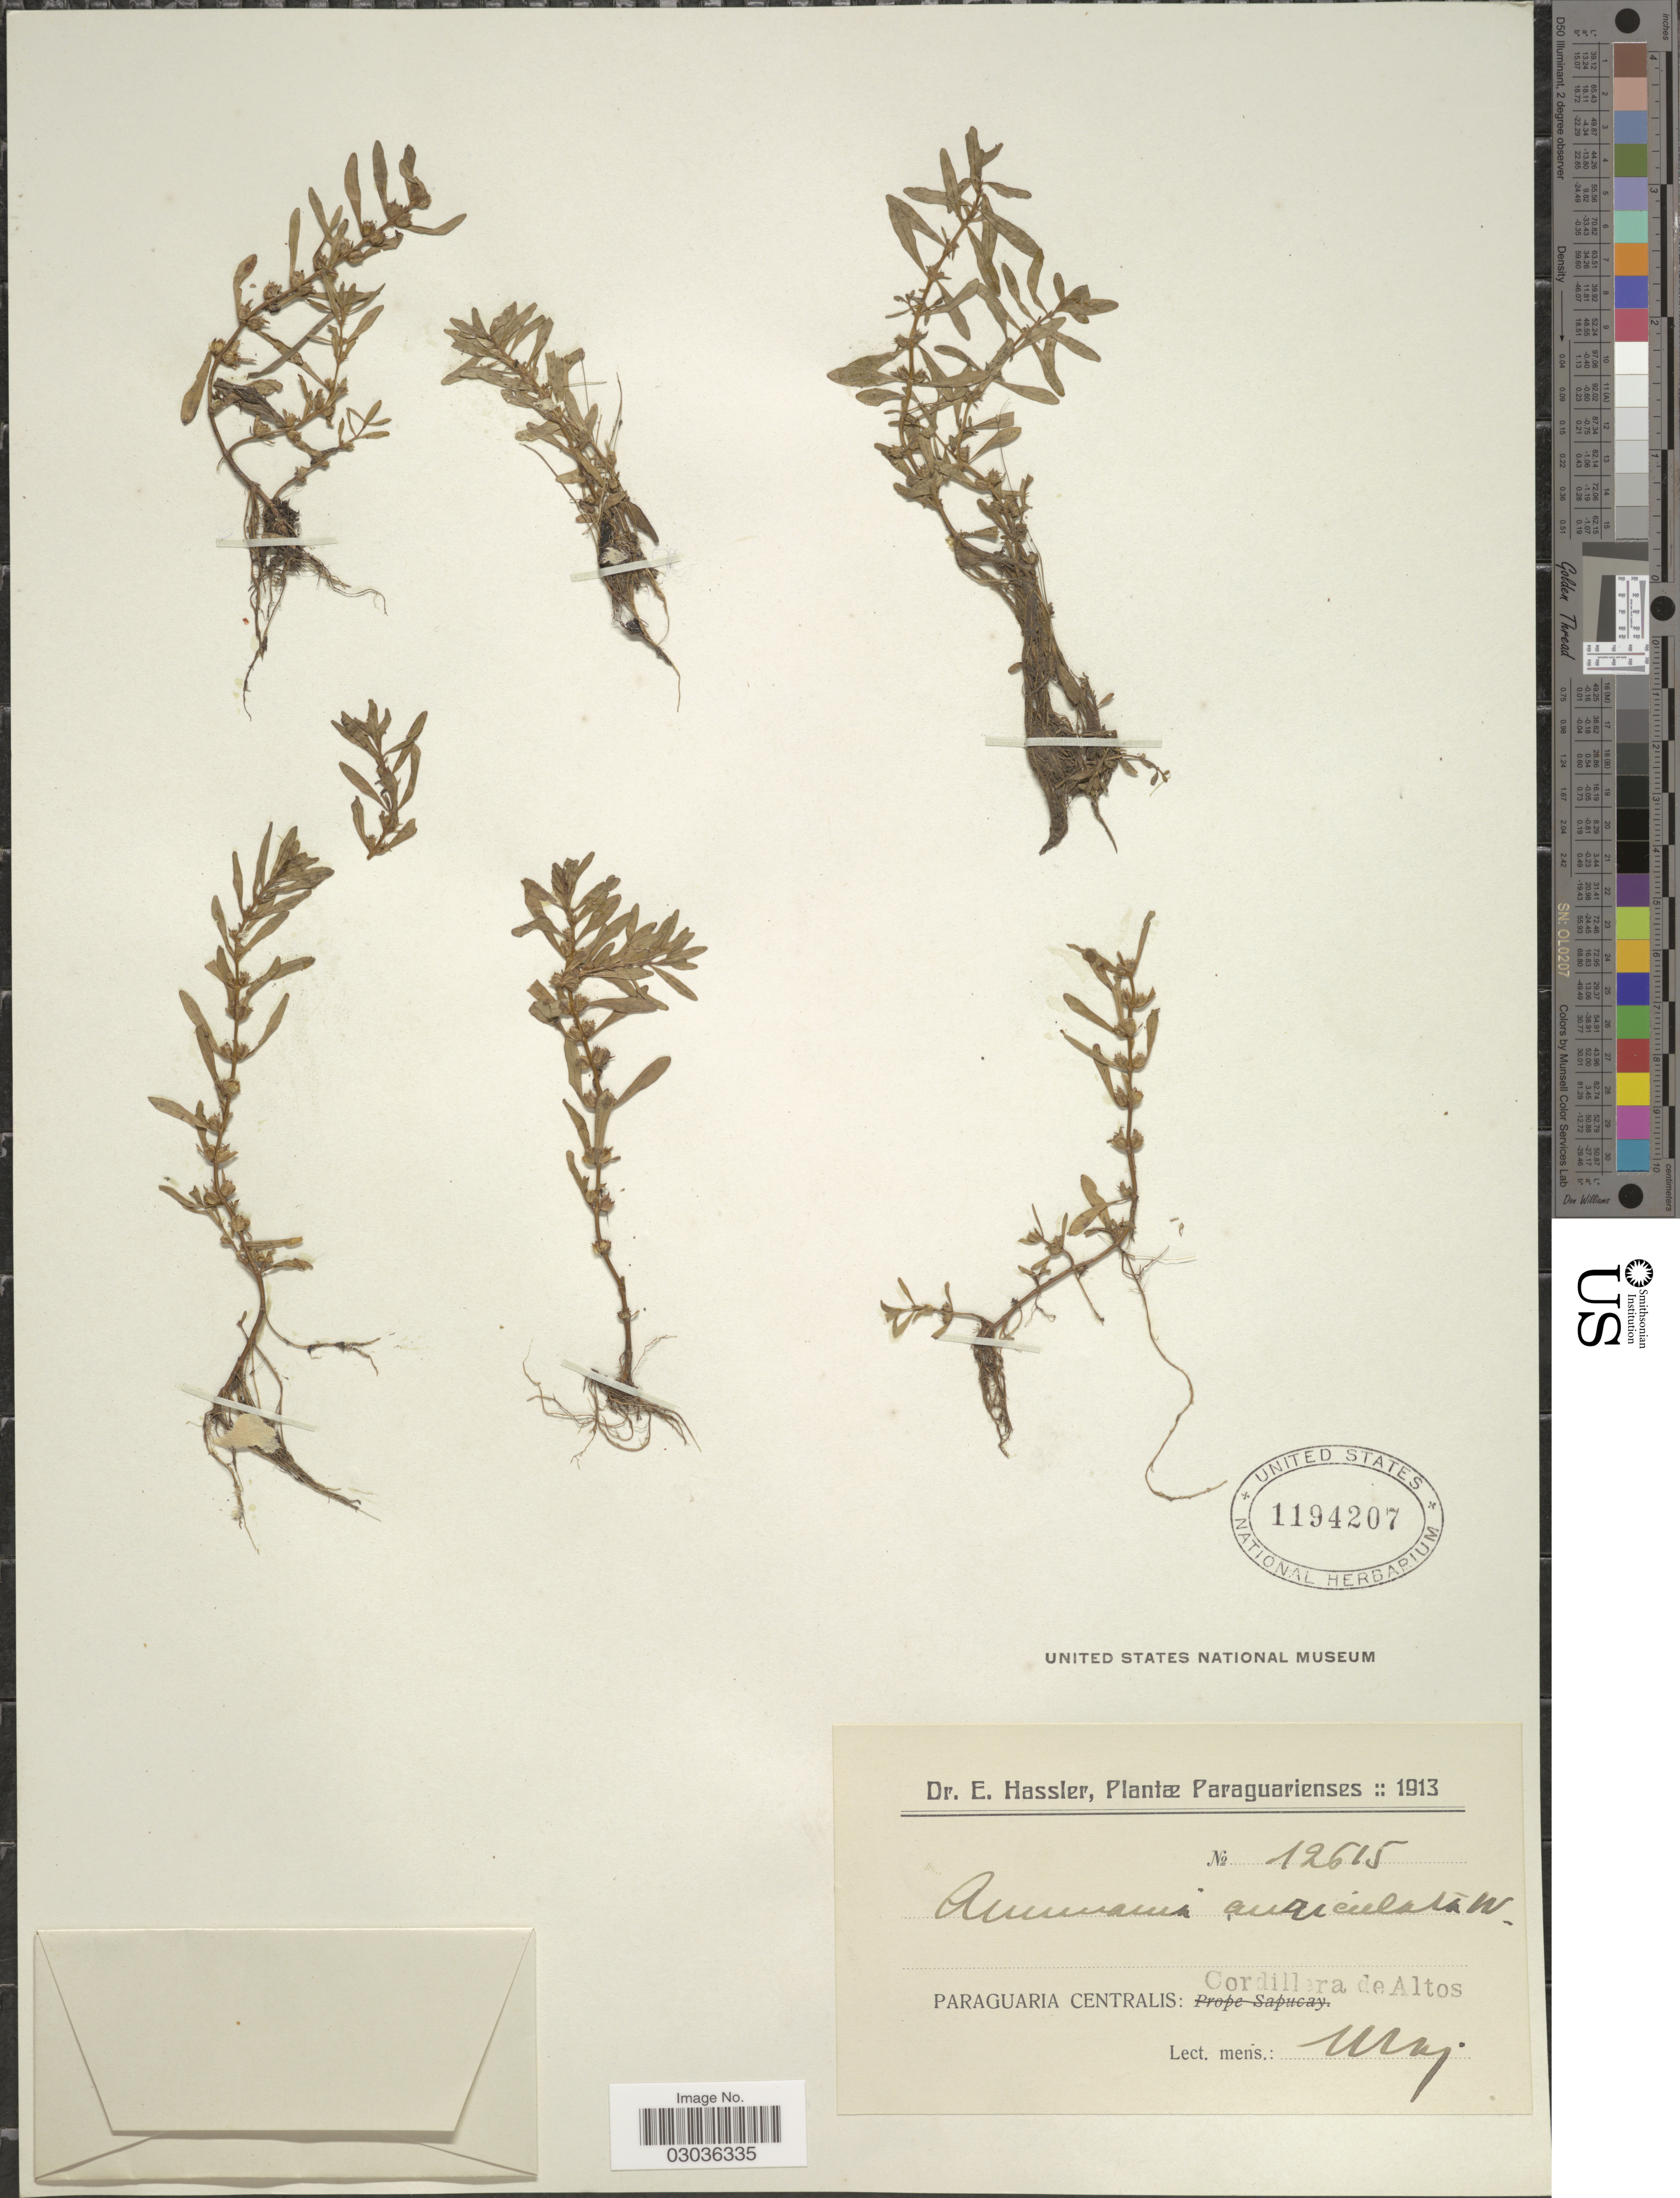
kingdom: Plantae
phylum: Tracheophyta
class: Magnoliopsida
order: Myrtales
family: Lythraceae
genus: Ammannia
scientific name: Ammannia auriculata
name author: Willd.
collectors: E. Hassler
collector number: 12615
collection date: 1913-05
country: Paraguay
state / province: Central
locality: Paraguaria Centralis: Cordillera de Altos.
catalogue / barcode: US 1194207